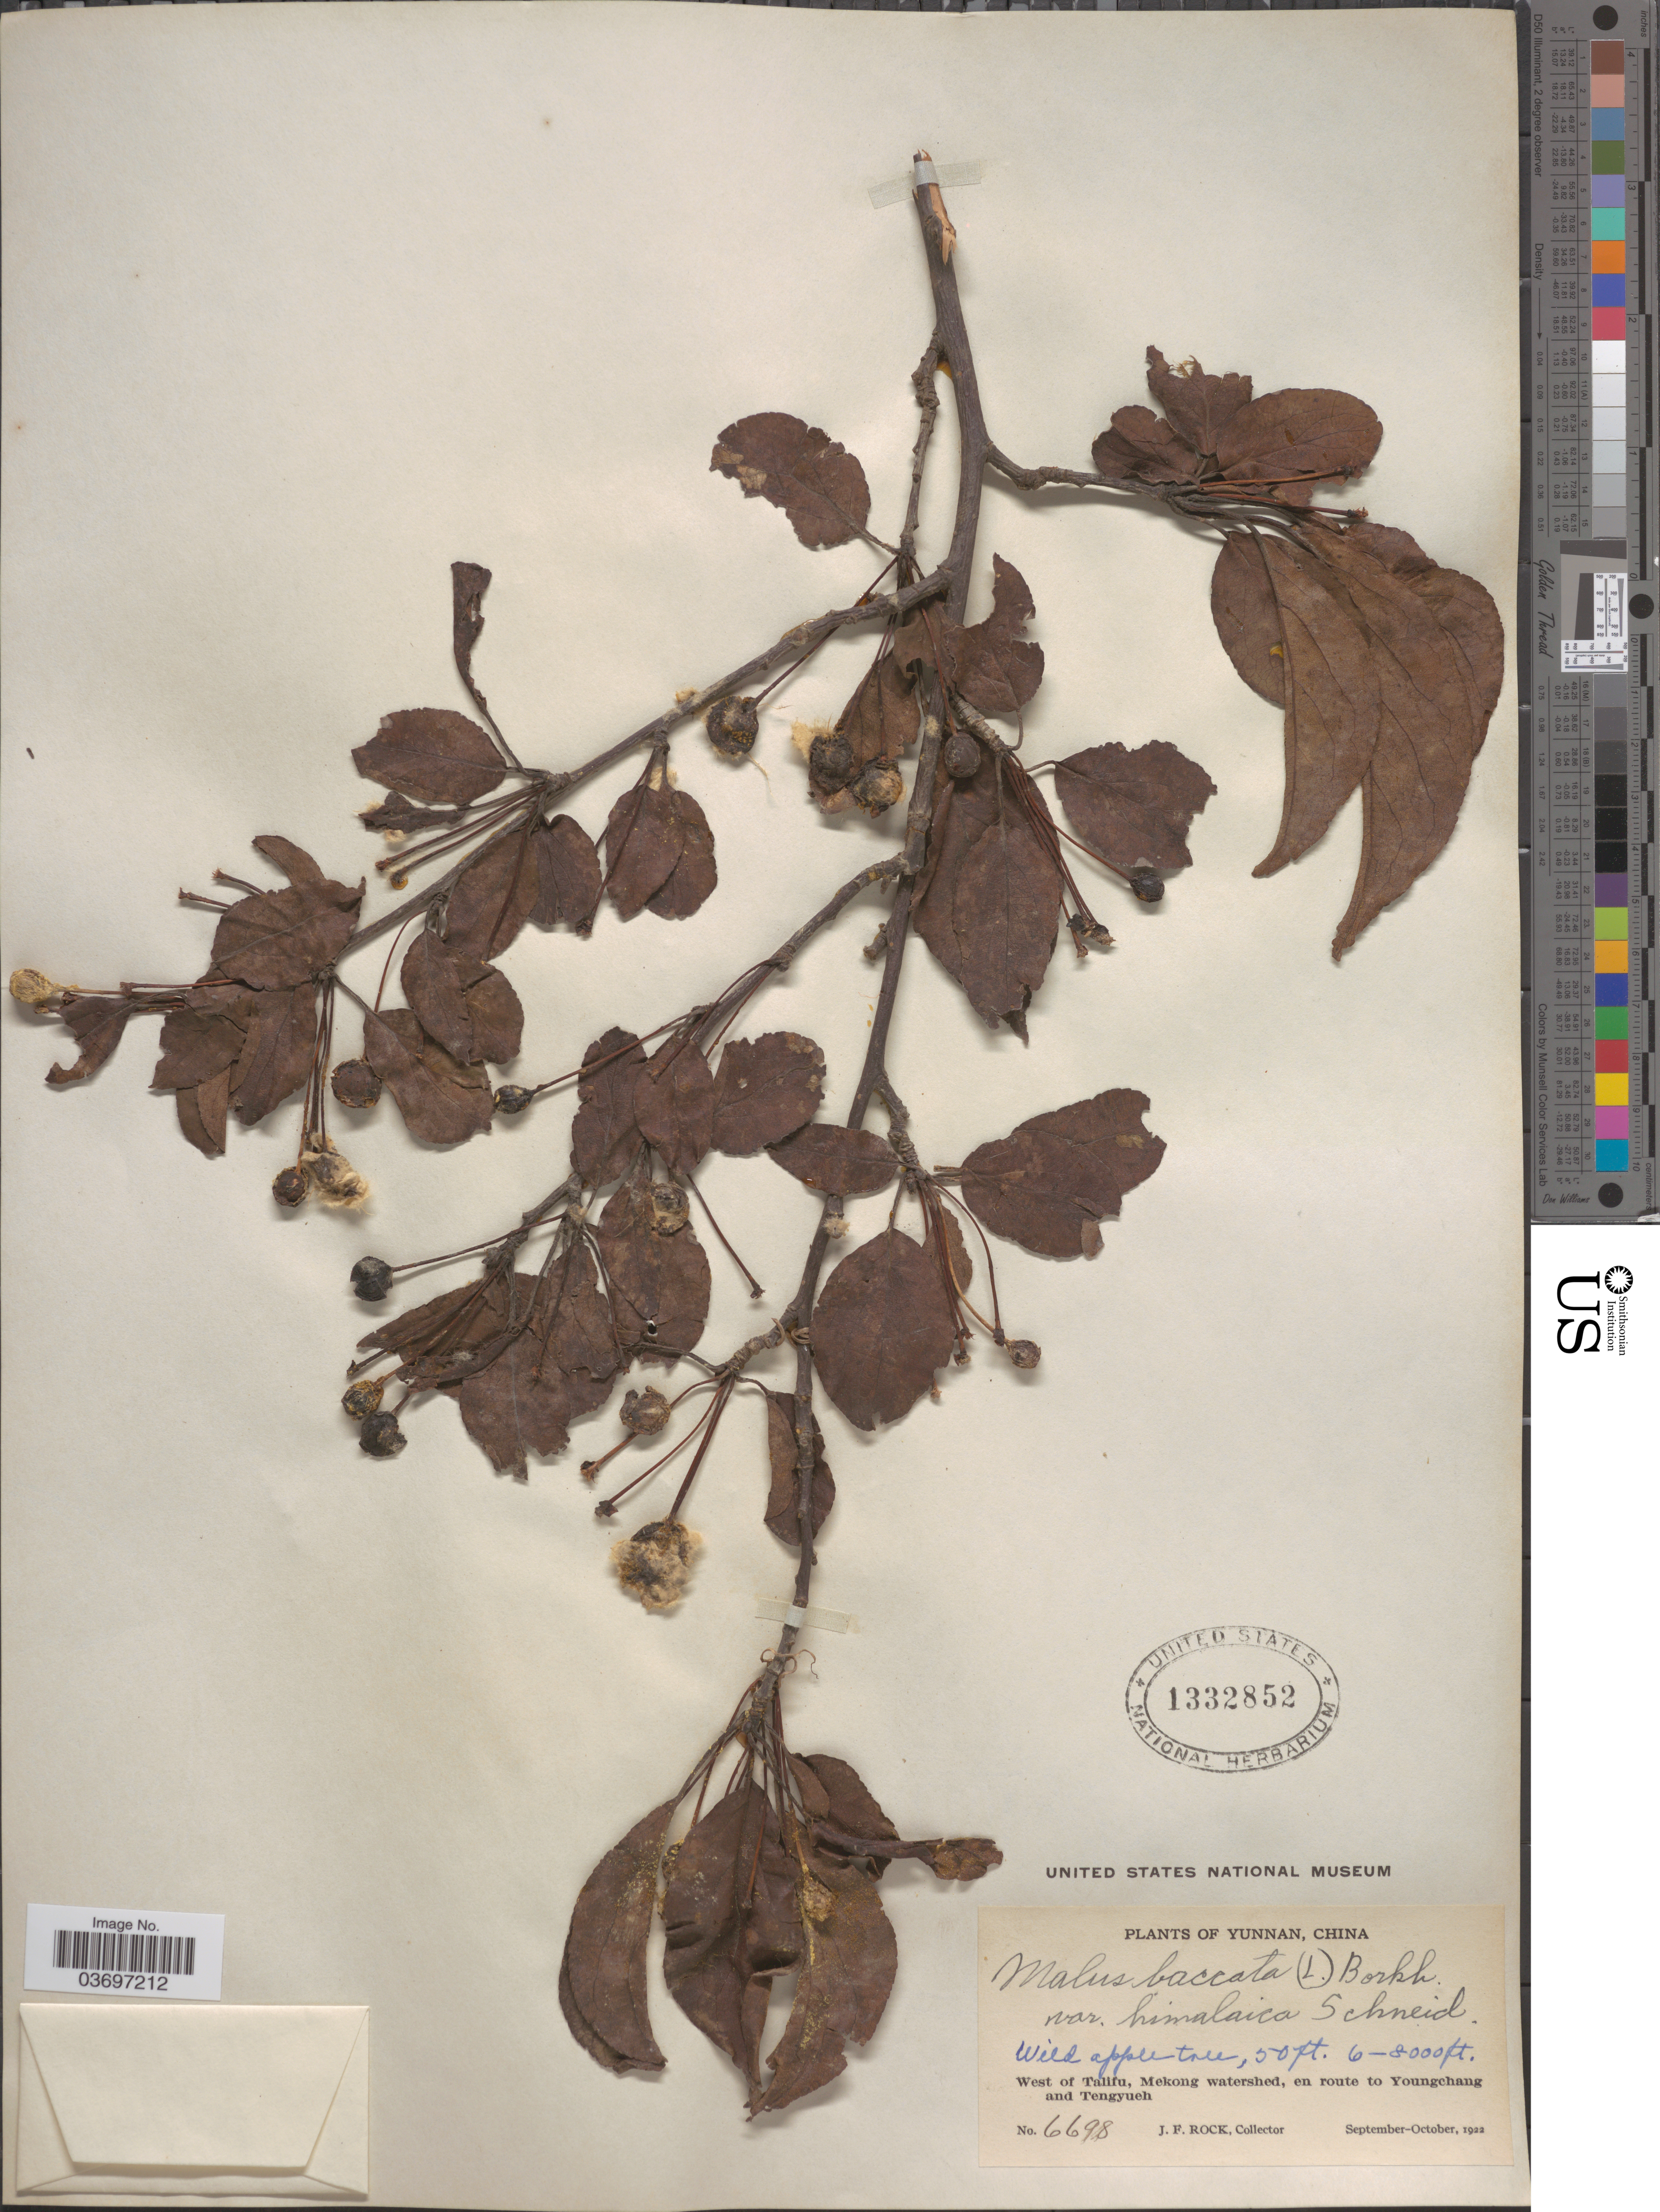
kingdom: Plantae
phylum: Tracheophyta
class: Magnoliopsida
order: Rosales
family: Rosaceae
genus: Malus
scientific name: Malus baccata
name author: (L.) Borkh.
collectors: J. Rock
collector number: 6698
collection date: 1922-09/1922-10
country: China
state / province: Yunnan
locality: West of Talifu, Mekong watershed, en route to Youngchang and Tengyueh.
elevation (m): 1829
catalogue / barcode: US 1332852